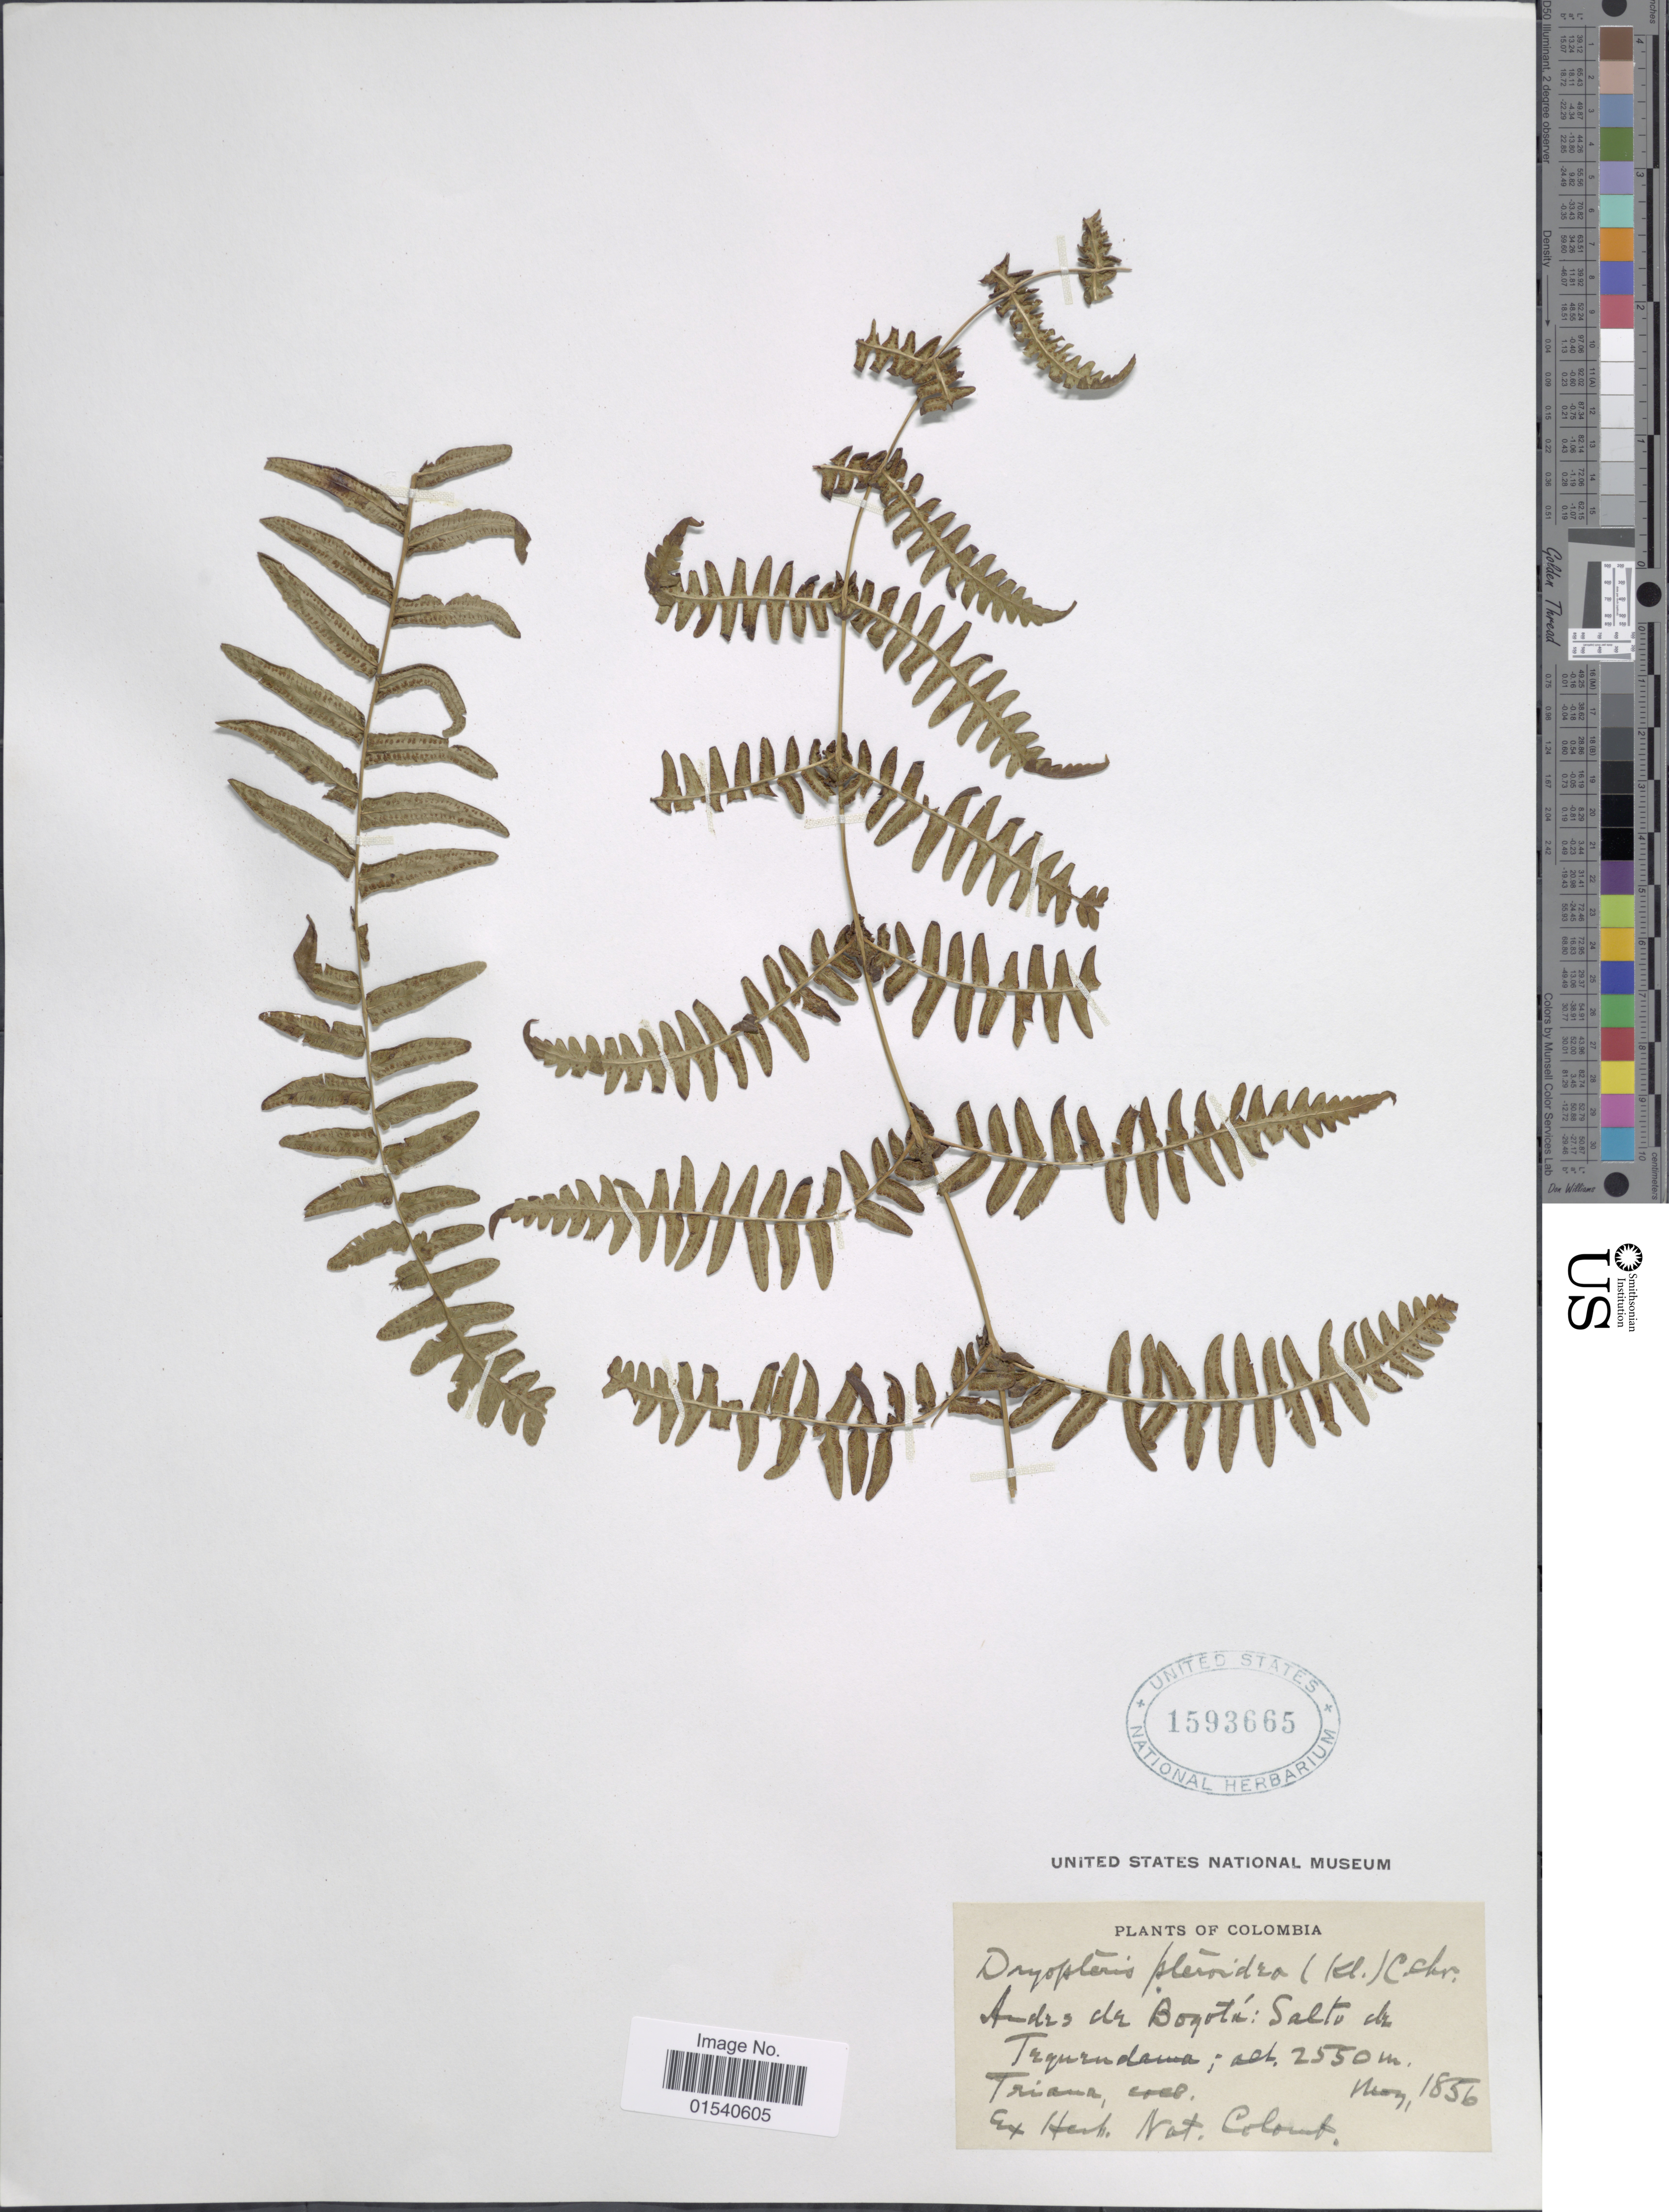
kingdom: Plantae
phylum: Tracheophyta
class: Polypodiopsida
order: Polypodiales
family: Thelypteridaceae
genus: Amauropelta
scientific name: Amauropelta pteroidea (Klotzsch) comb. nov., ined 2015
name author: (Klotzsch)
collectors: Triana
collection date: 1856-05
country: Colombia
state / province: Bogota D.C.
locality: Andes de Bogotá: Salto de Tequendama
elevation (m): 2550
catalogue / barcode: US 1593665